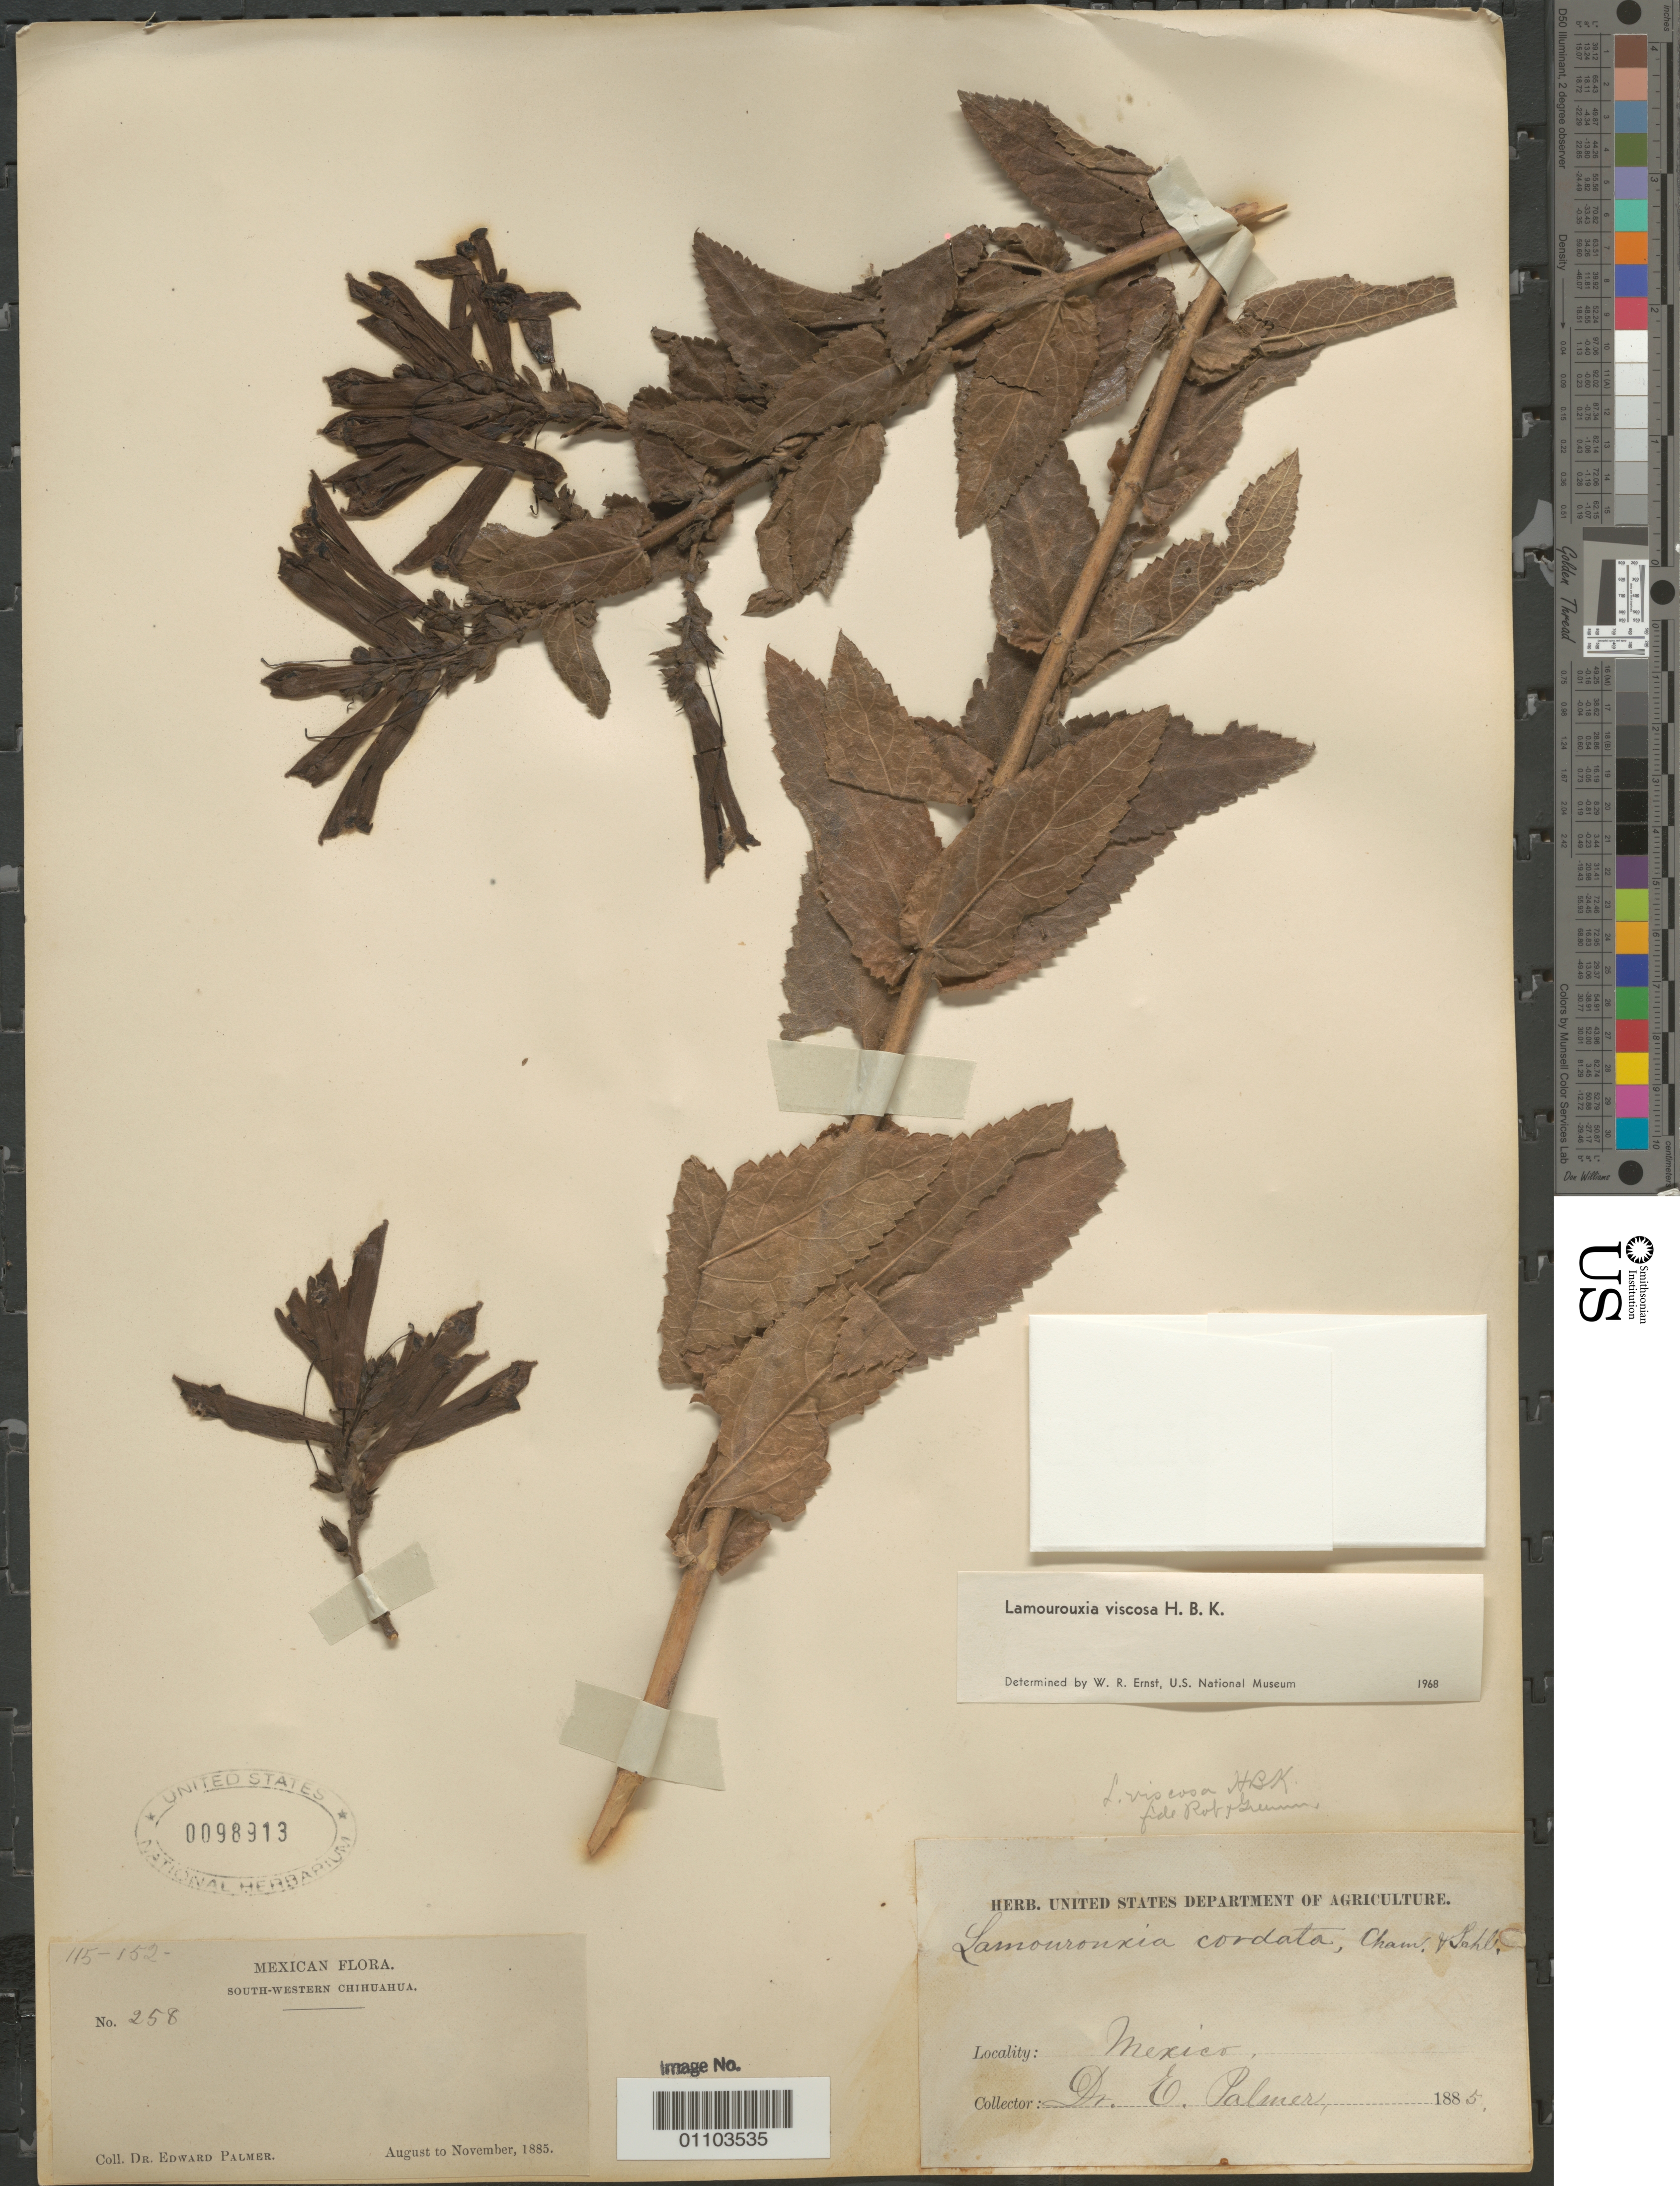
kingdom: Plantae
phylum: Tracheophyta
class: Magnoliopsida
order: Lamiales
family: Orobanchaceae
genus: Lamourouxia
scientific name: Lamourouxia viscosa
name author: Kunth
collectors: E. Palmer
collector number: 258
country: Mexico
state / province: Chihuahua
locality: SW Chihuahua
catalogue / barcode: US 98913